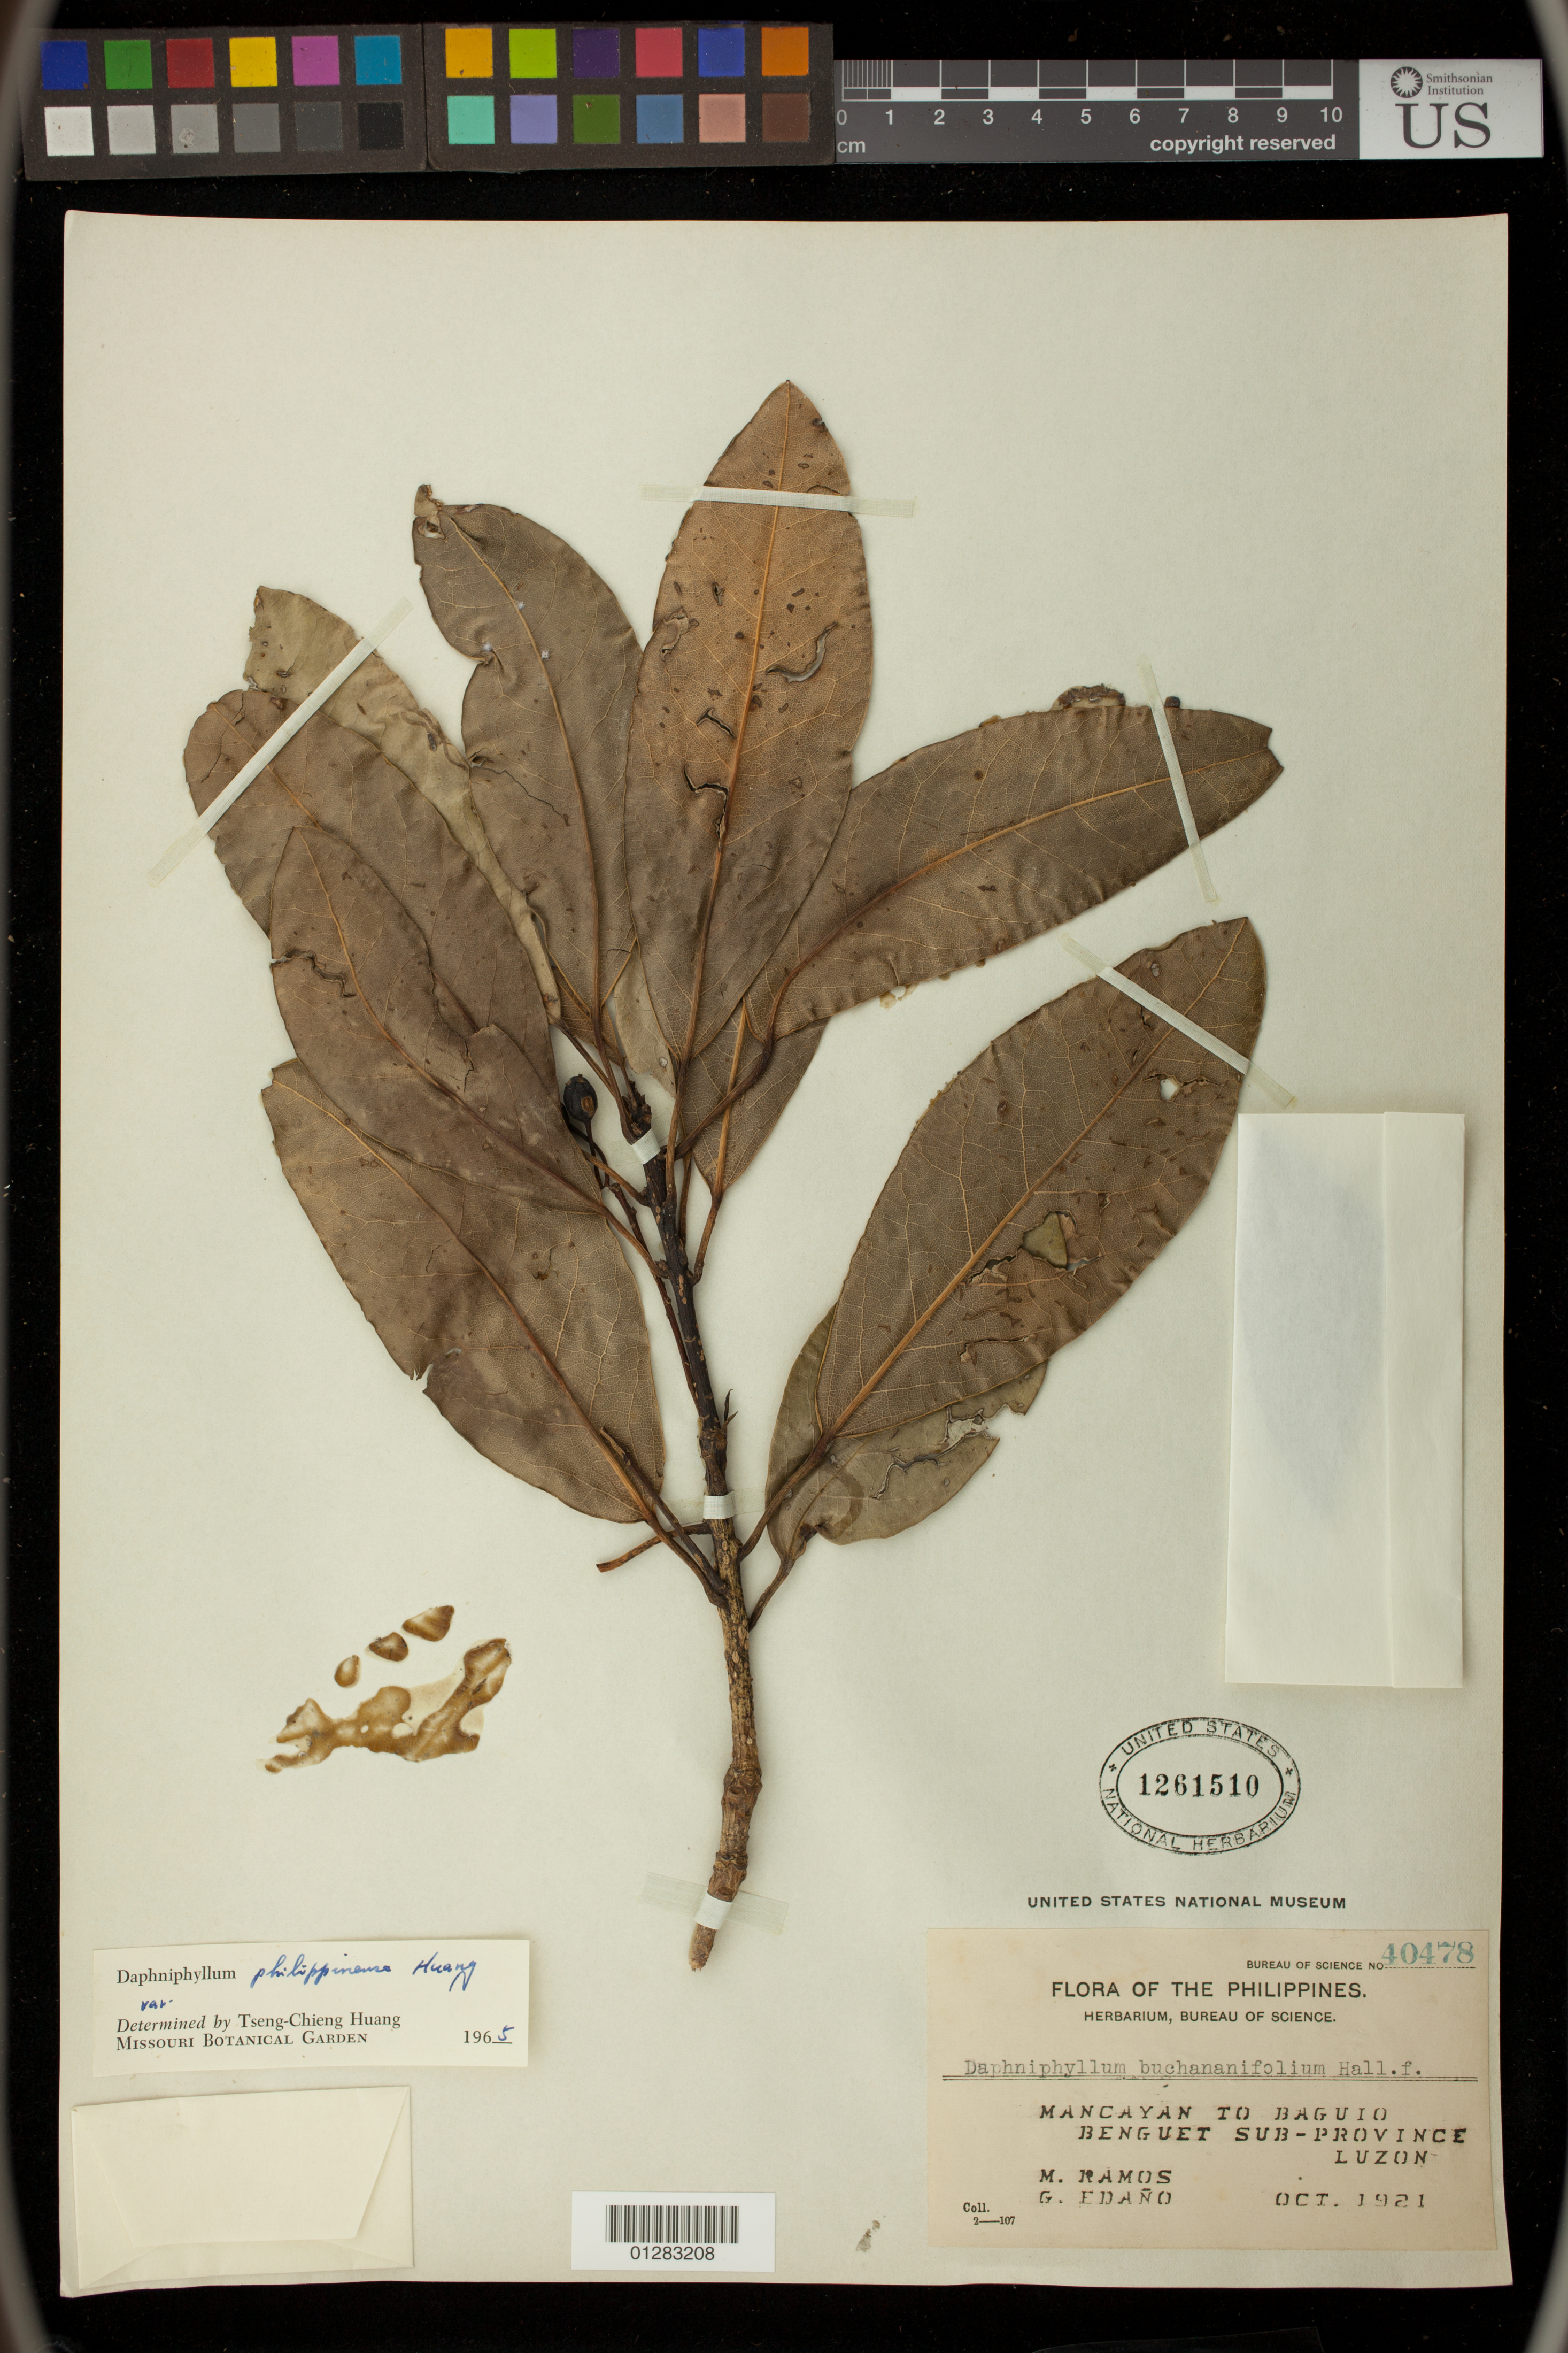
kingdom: Plantae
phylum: Tracheophyta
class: Magnoliopsida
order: Saxifragales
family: Daphniphyllaceae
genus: Daphniphyllum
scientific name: Daphniphyllum philippinense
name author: T. C. Huang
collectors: M. Ramos & G. Edaño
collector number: Bur. Sci. 40478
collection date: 1921-10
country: Philippines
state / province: Cordillera (Administrative Region)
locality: Mancayan to Baguio, Benguet Sub-province, Luzon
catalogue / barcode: US 1261510